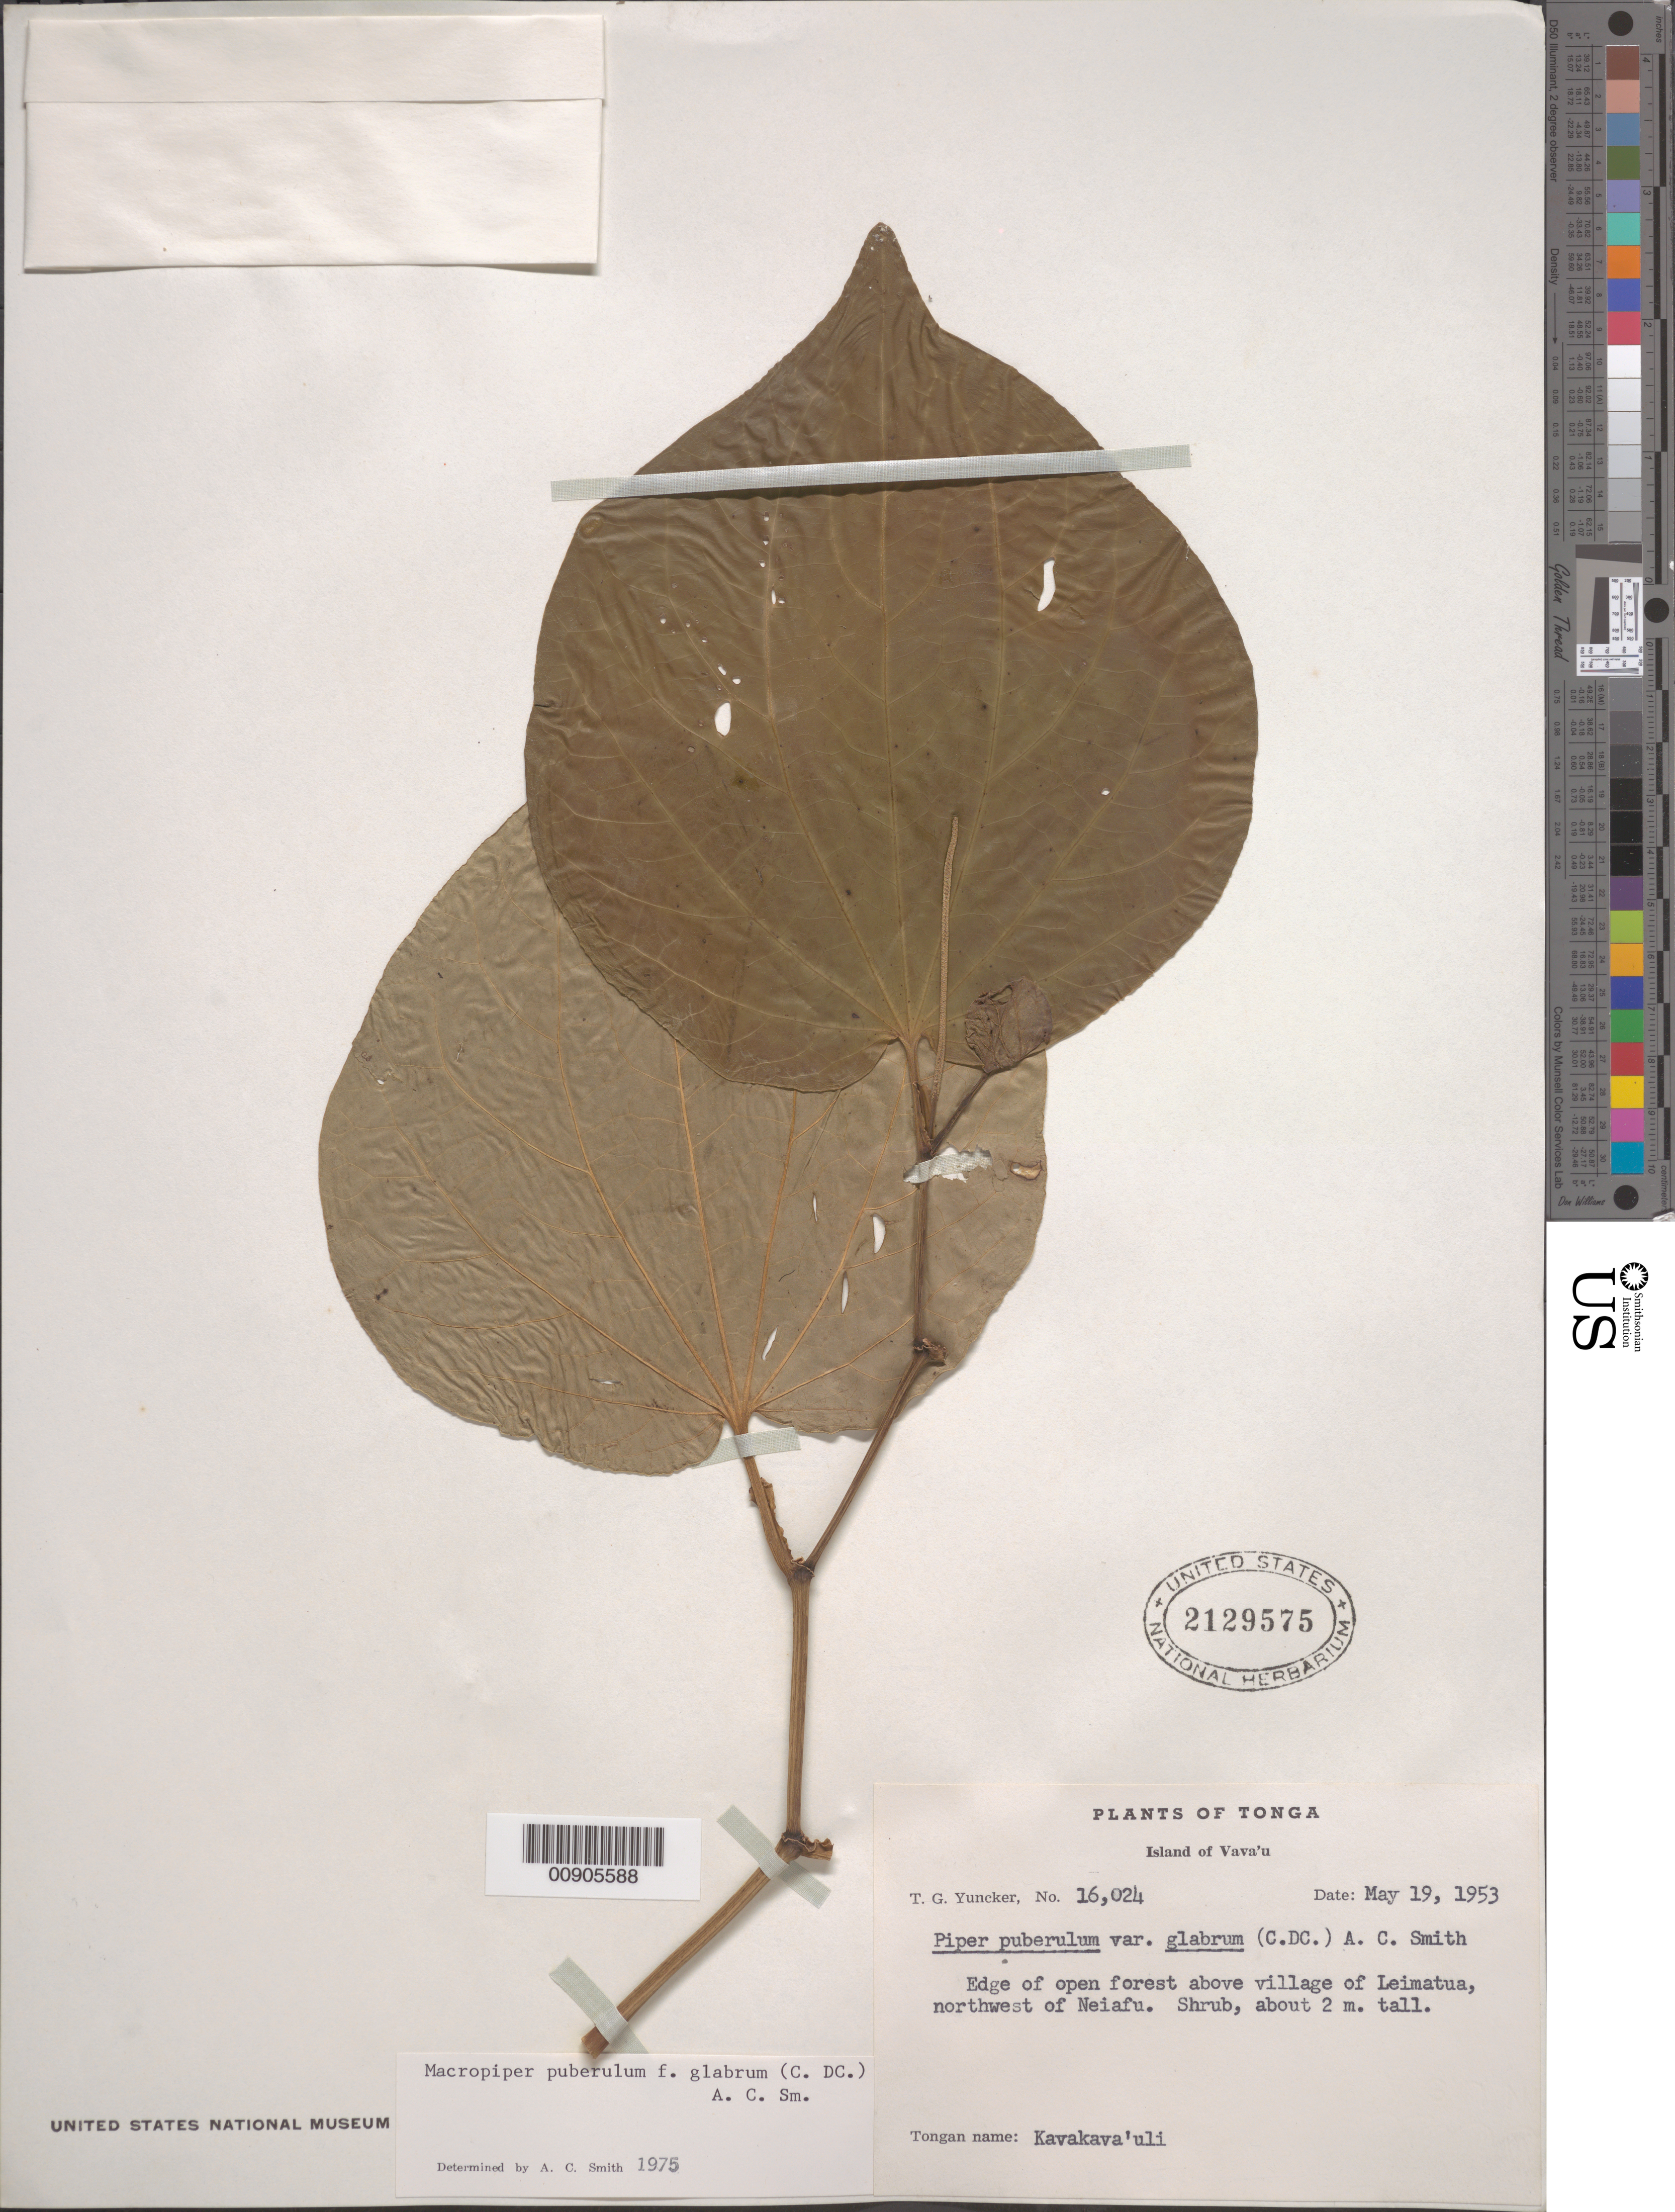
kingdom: Plantae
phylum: Tracheophyta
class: Magnoliopsida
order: Piperales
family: Piperaceae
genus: Piper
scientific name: Piper puberulum var. glabrum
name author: (C. DC.) C.A. Sm.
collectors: T. G. Yuncker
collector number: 16024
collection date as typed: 19 May 1953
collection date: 1953-05-19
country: Tonga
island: Vava'u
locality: Above village of Leimatua, NW of Neiafu.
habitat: Edge of open forest.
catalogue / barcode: US 2129575